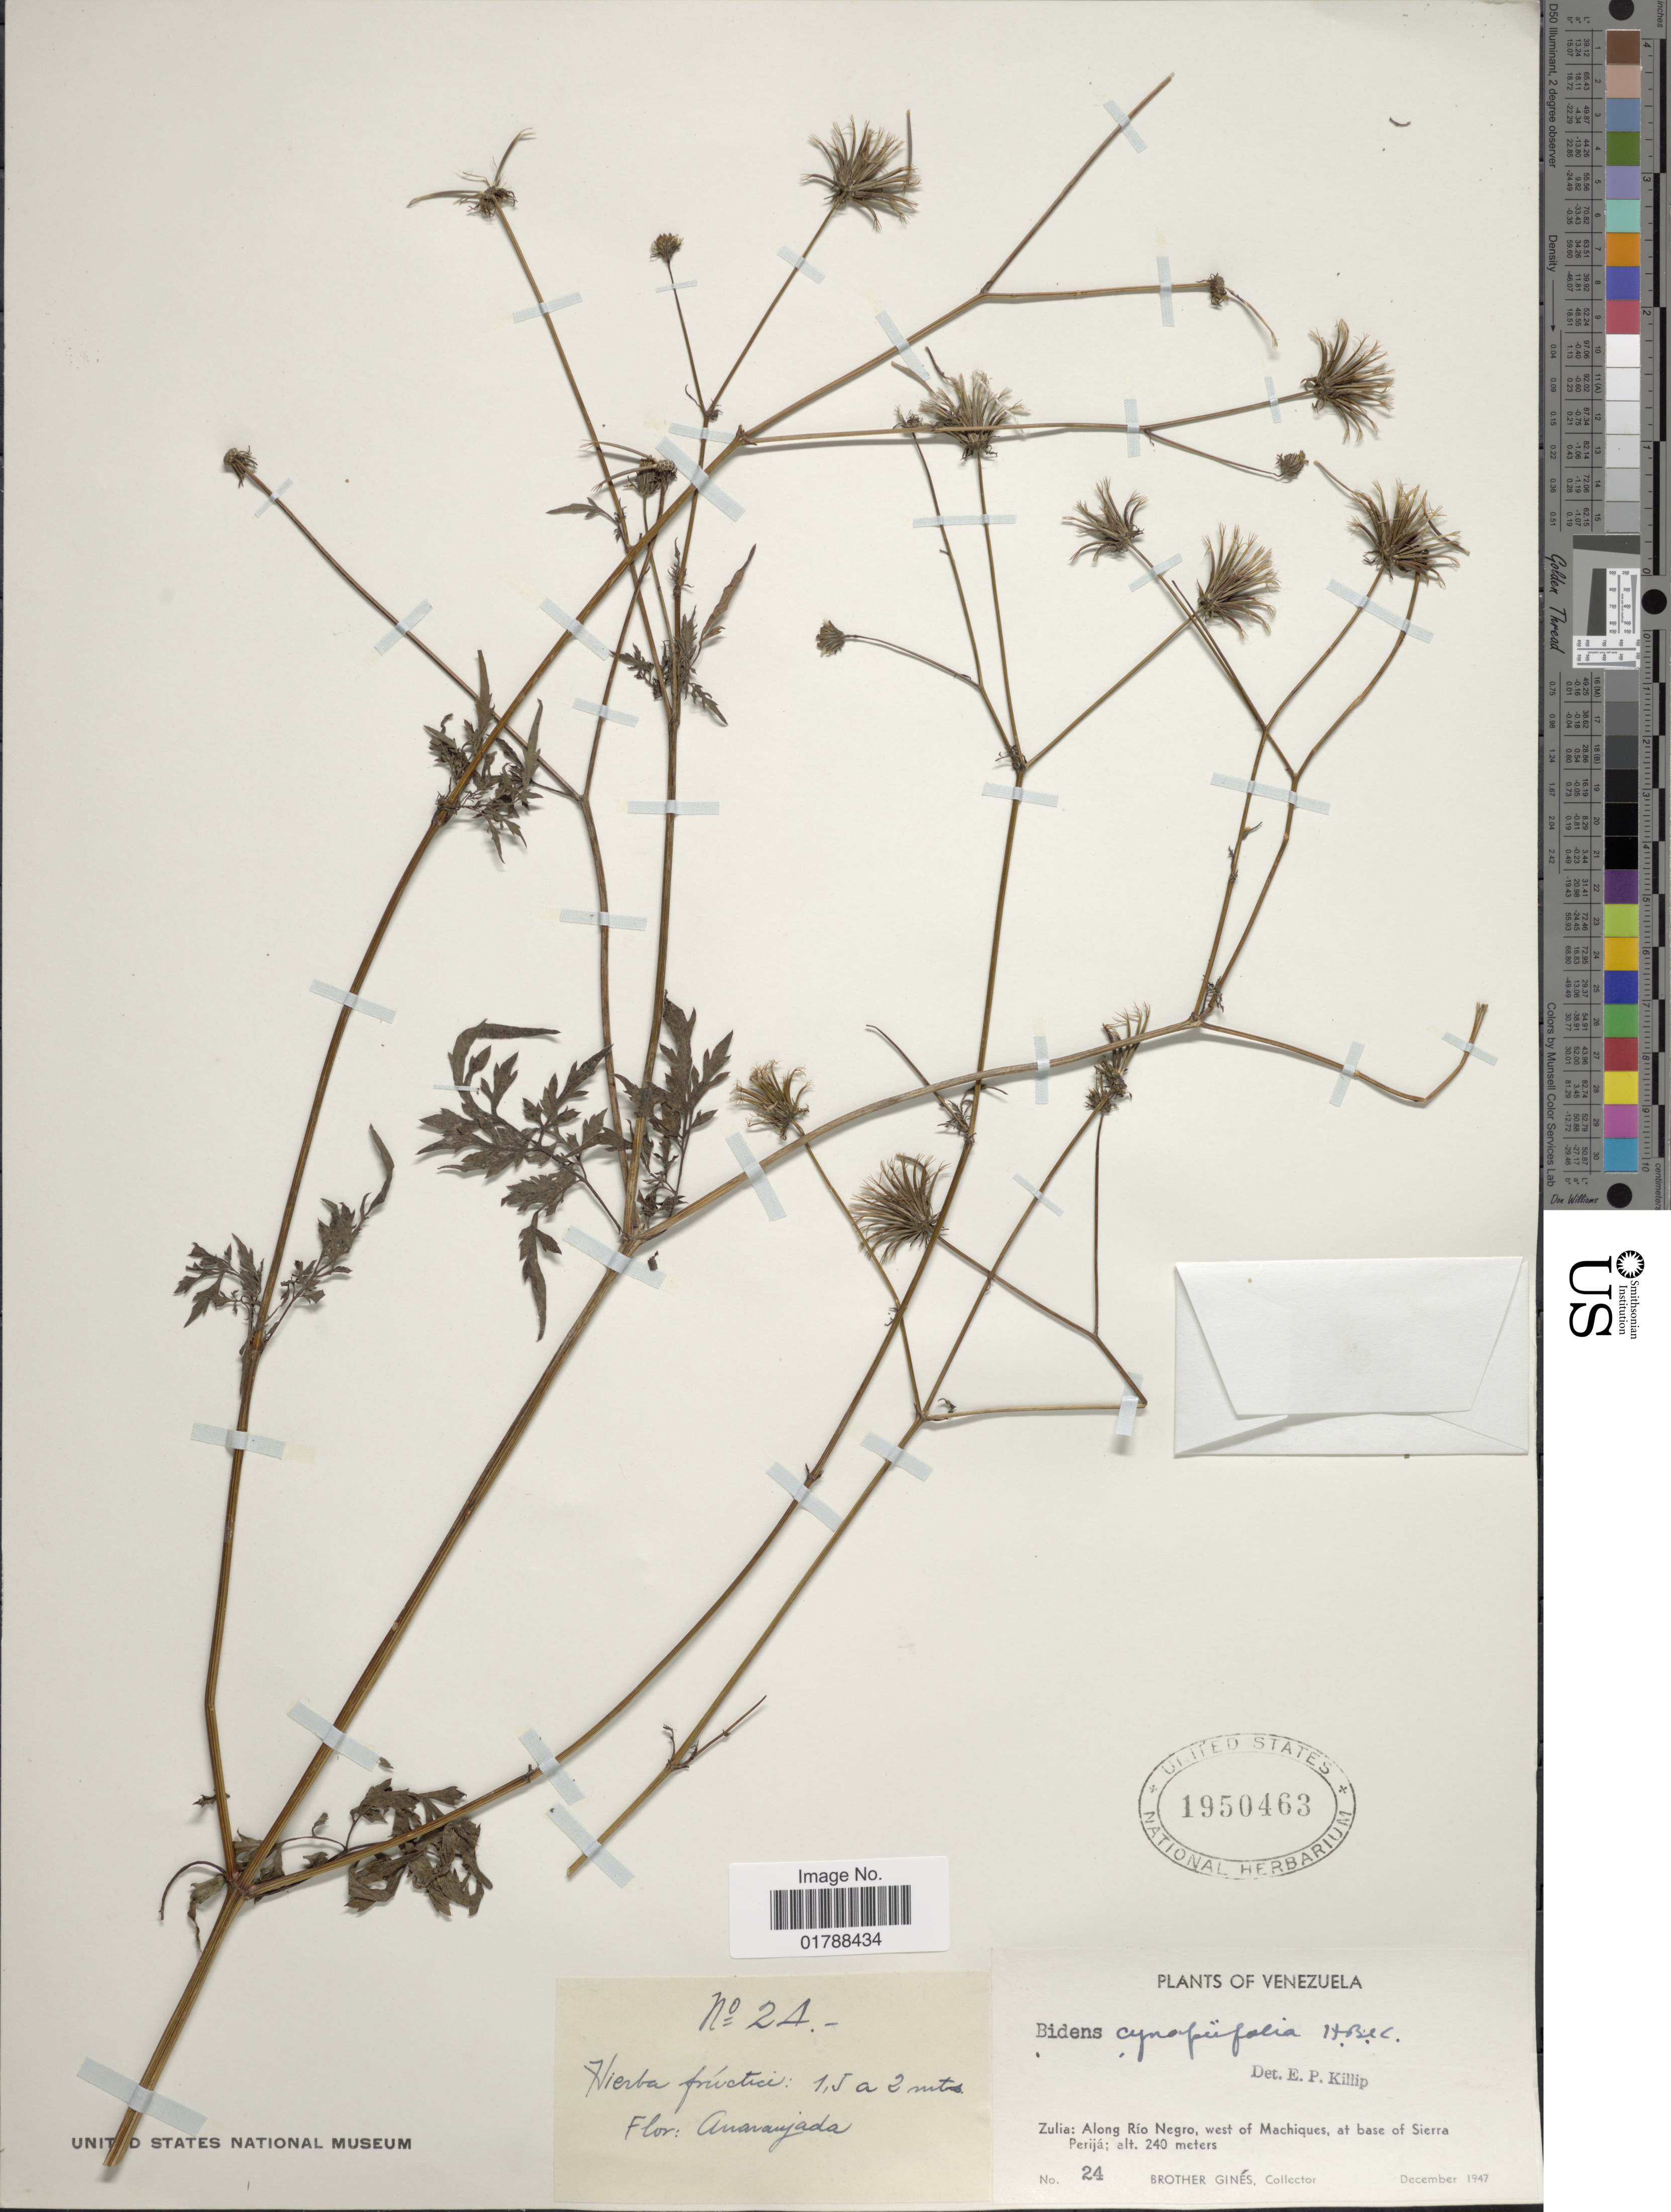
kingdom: Plantae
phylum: Tracheophyta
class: Magnoliopsida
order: Asterales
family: Asteraceae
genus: Bidens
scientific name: Bidens cynapiifolia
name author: Kunth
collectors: Bro. Gines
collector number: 24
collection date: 1947-12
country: Venezuela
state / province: Zulia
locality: Along Río Negro, west of Machiques, at base of Sierra Perijá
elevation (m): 240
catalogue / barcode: US 1950463